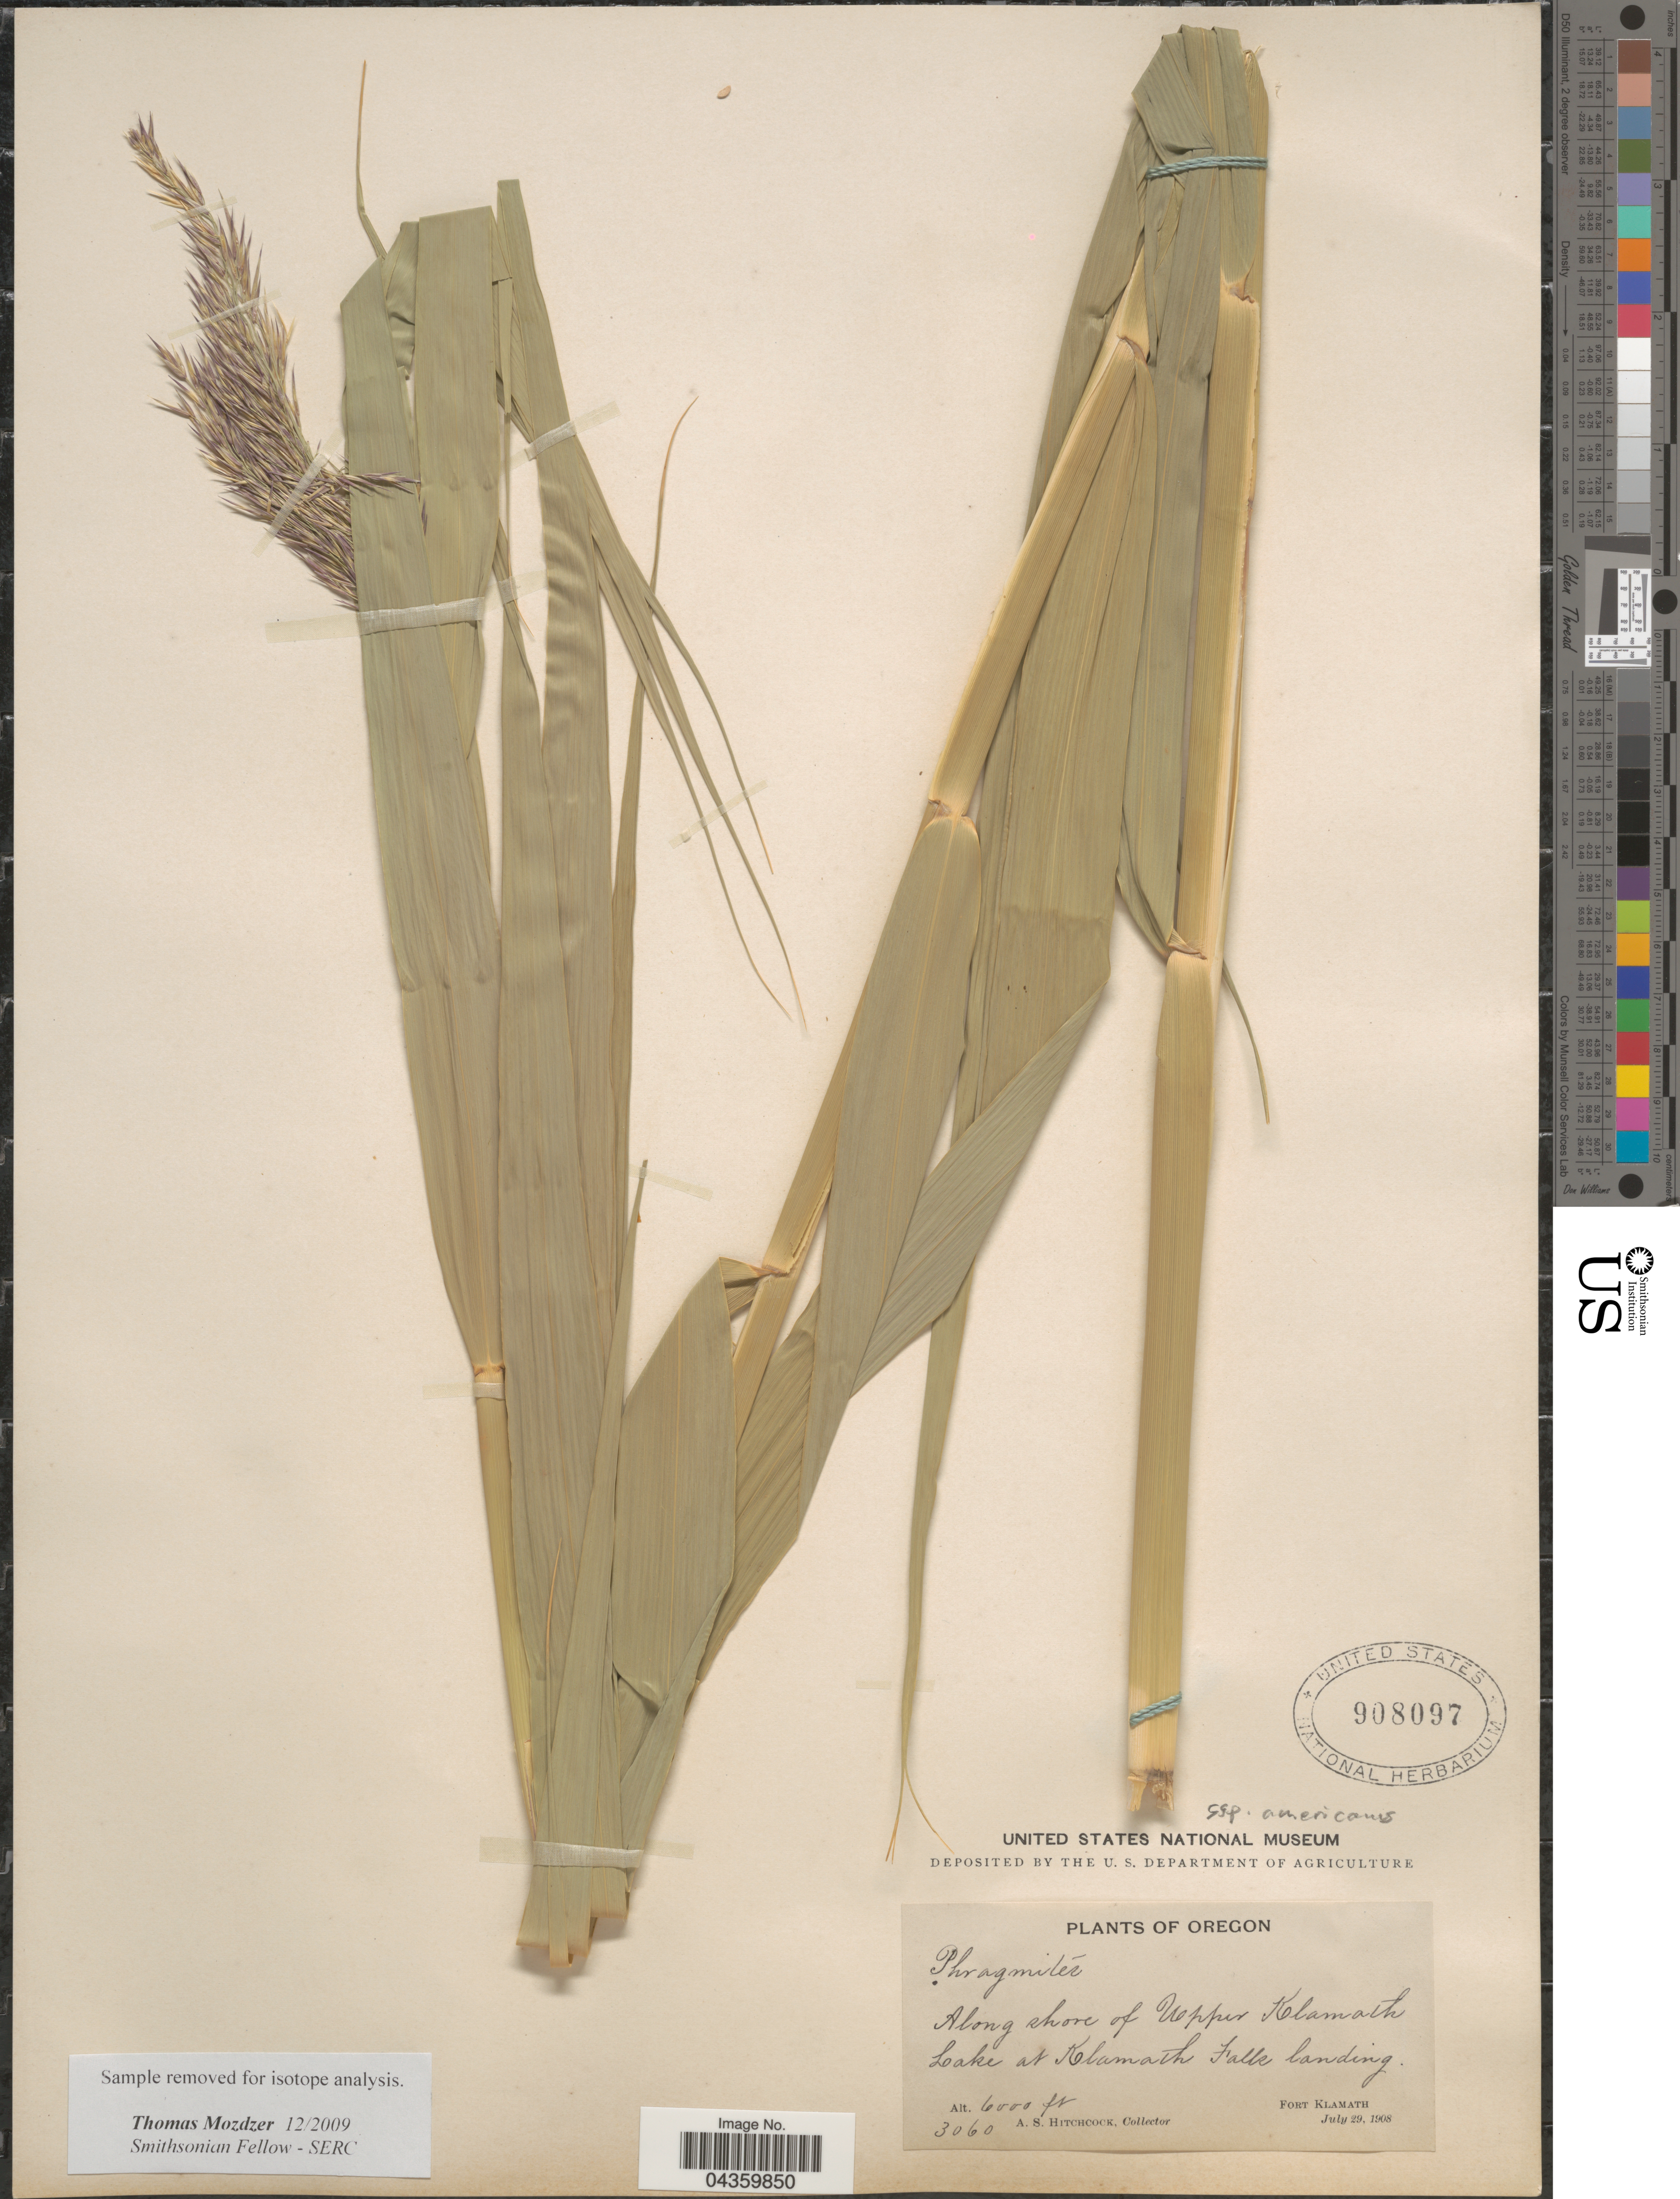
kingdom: Plantae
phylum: Tracheophyta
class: Liliopsida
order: Poales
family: Poaceae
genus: Phragmites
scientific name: Phragmites australis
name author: (Cav.) Trin. ex Steud.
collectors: A. S. Hitchcock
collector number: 3060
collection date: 1908-07-29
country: United States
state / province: Oregon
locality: Along shore of Upper Klamath Lake at Klamath Falls landing. Fort Klamath.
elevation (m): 1829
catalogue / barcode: US 908097